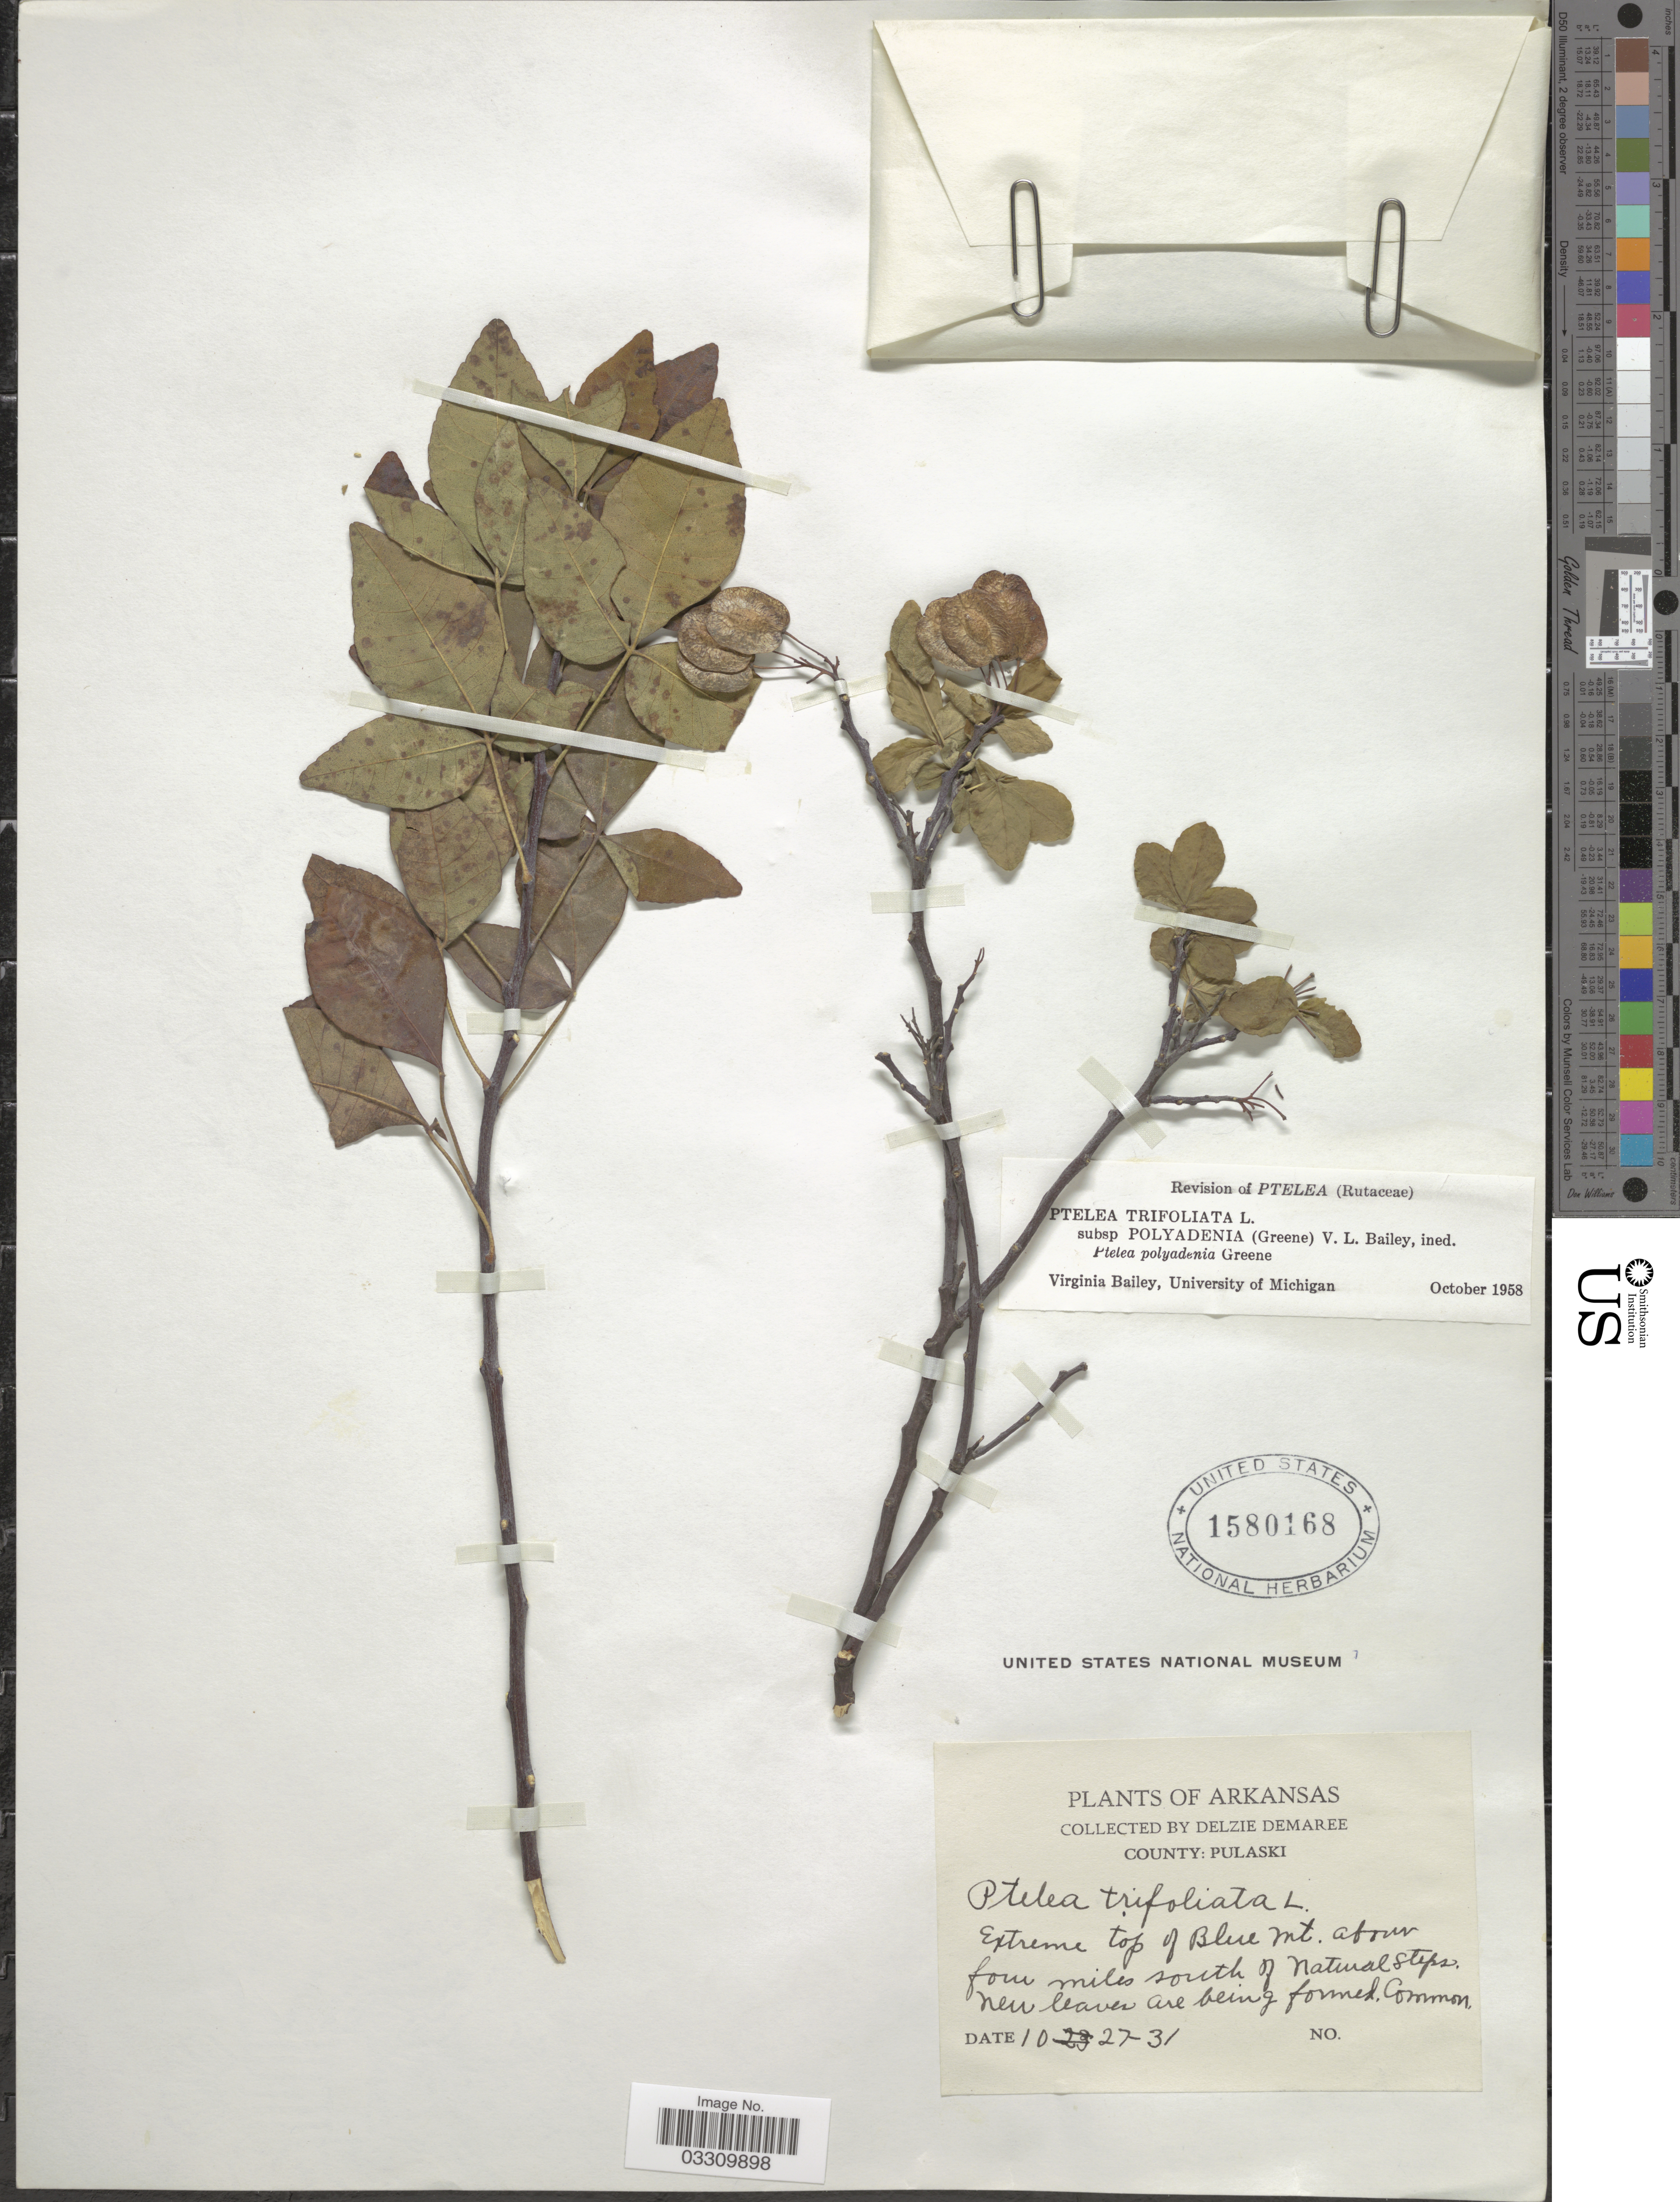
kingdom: Plantae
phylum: Tracheophyta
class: Magnoliopsida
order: Sapindales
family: Rutaceae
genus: Ptelea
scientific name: Ptelea trifoliata subsp. polyadenia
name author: (Greene) V. L. Bailey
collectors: D. Demaree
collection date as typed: Transcribed d/m/y: 27/10/31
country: United States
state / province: Arkansas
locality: County: Pulaski. Extreme top of Blue Mt. above four miles south of Natural Steps.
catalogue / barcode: US 1580168